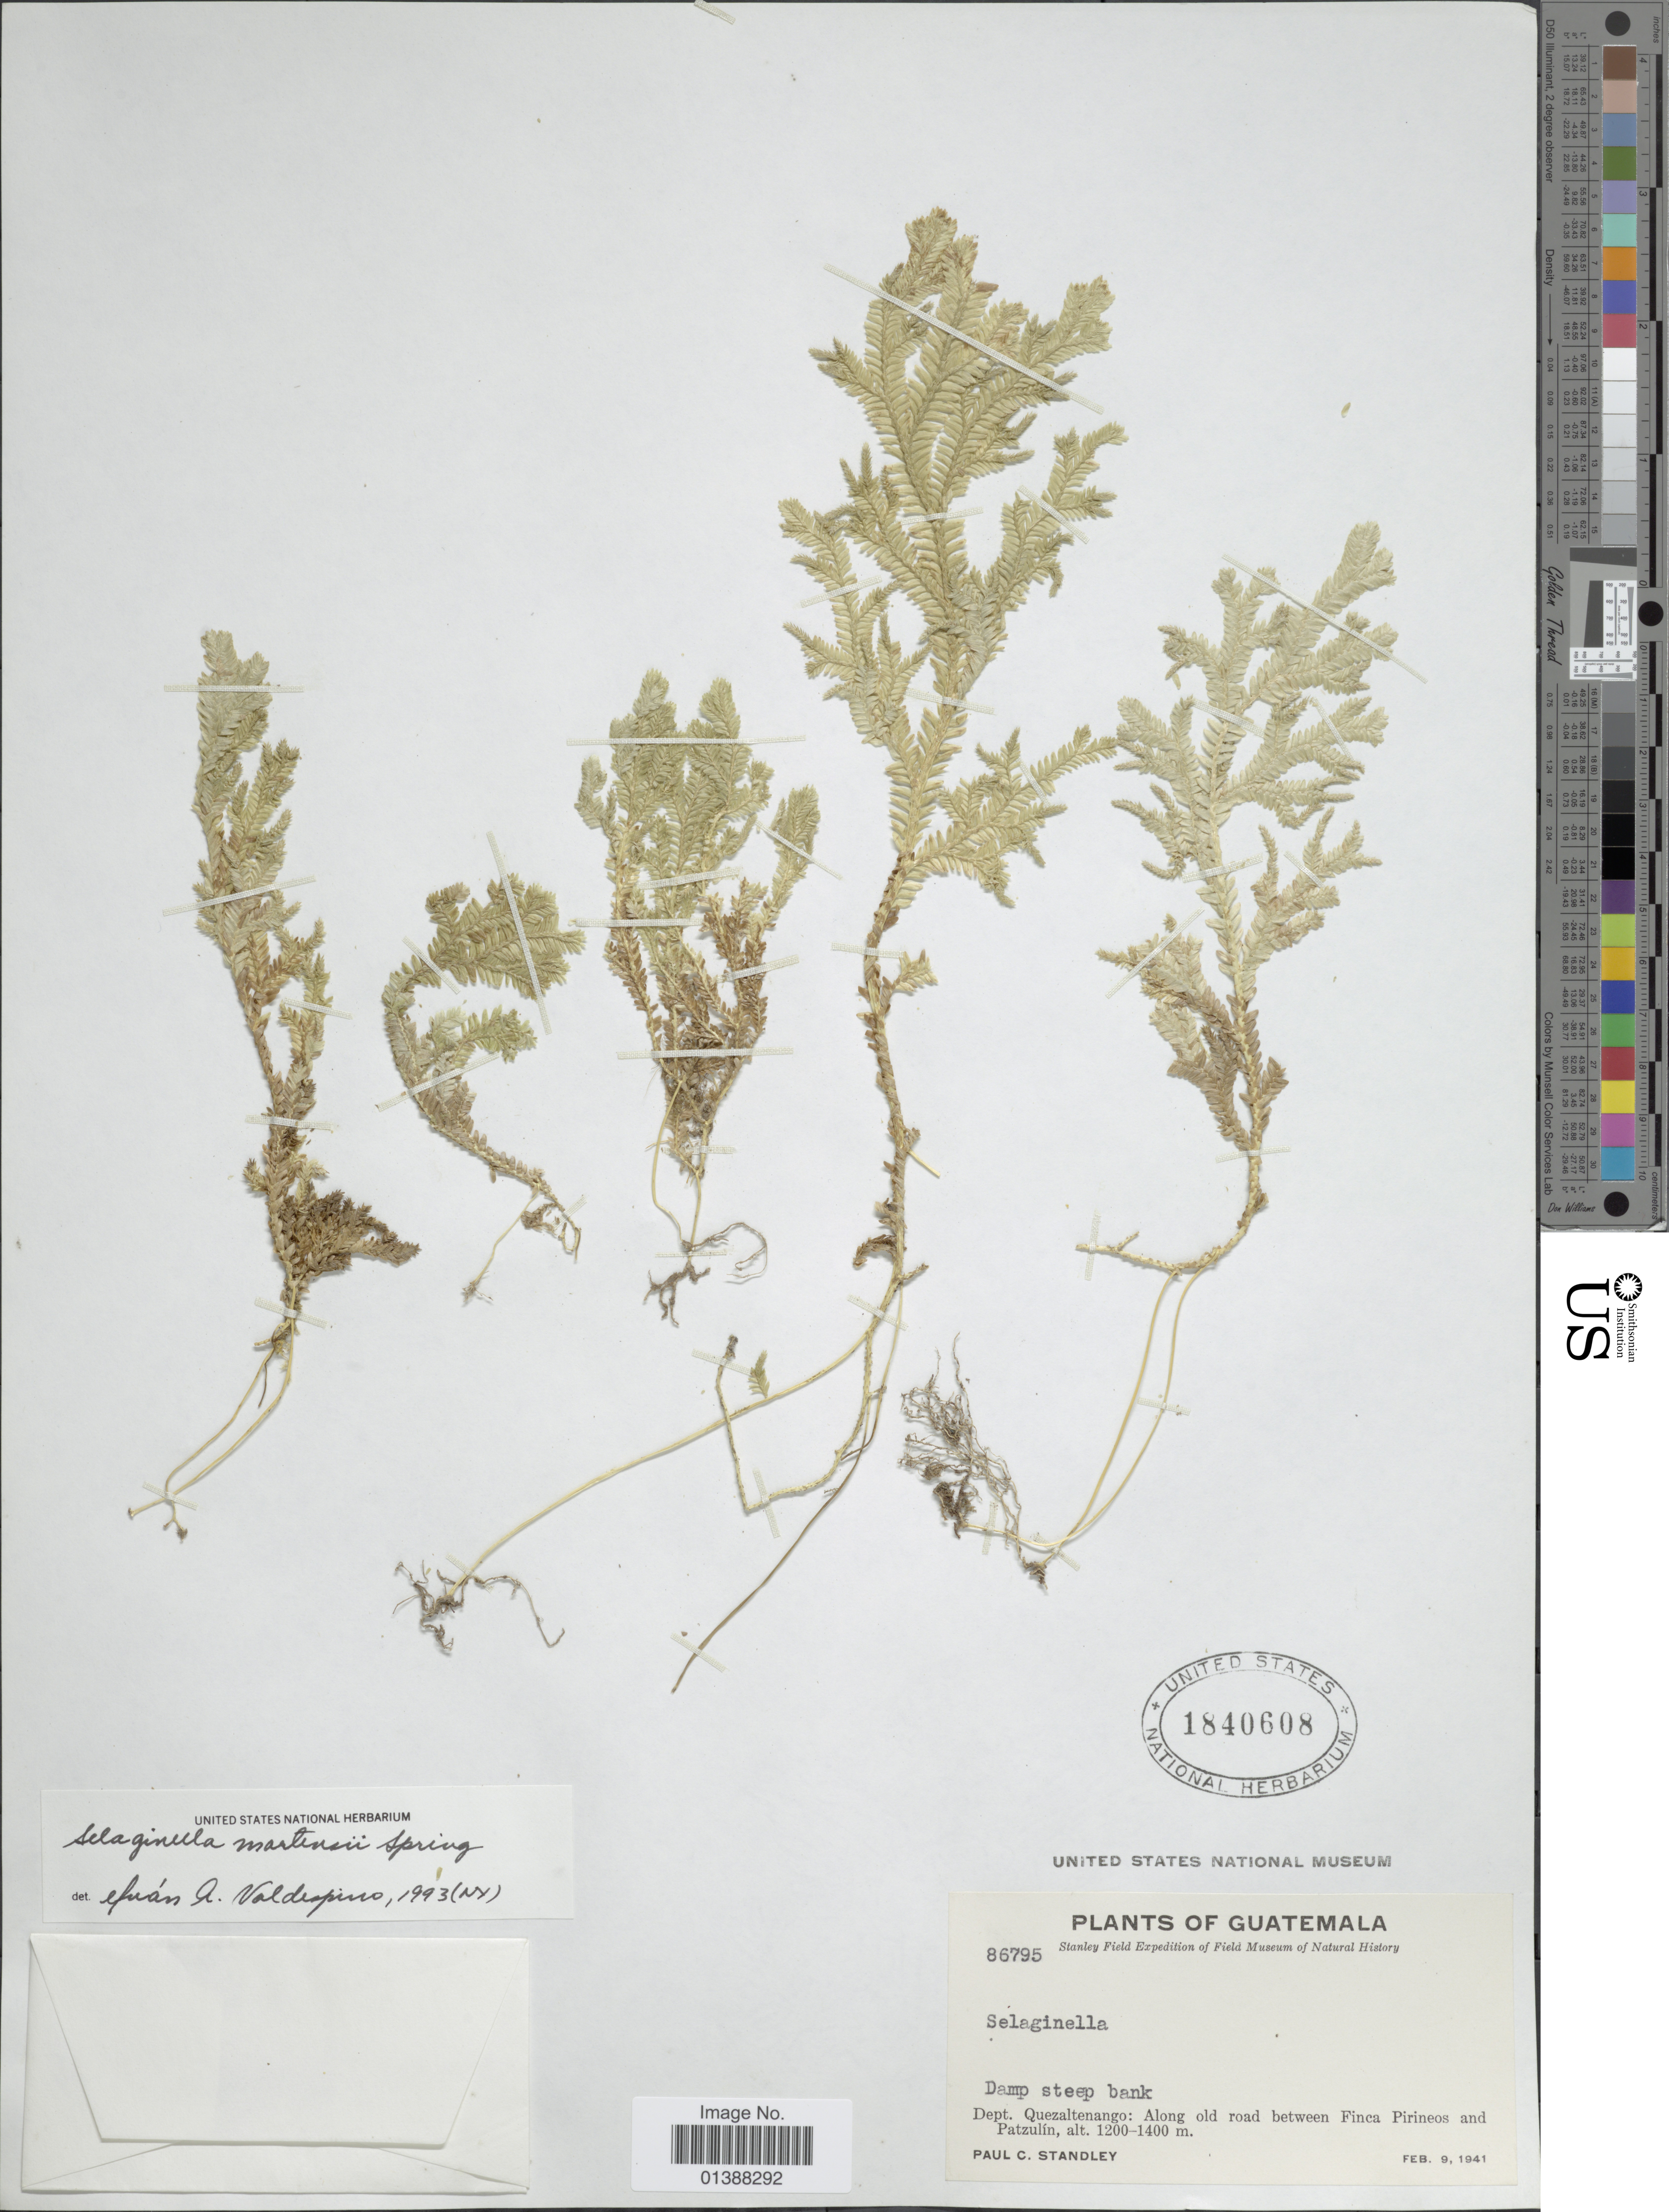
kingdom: Plantae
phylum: Tracheophyta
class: Lycopodiopsida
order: Selaginellales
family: Selaginellaceae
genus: Selaginella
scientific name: Selaginella martensii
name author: Spring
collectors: P. C. Standley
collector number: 86795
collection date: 1941-02-09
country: Guatemala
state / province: Quetzaltenango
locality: Along old road between Finca Pirineos amnd Patzulín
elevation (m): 1200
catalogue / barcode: US 1840608